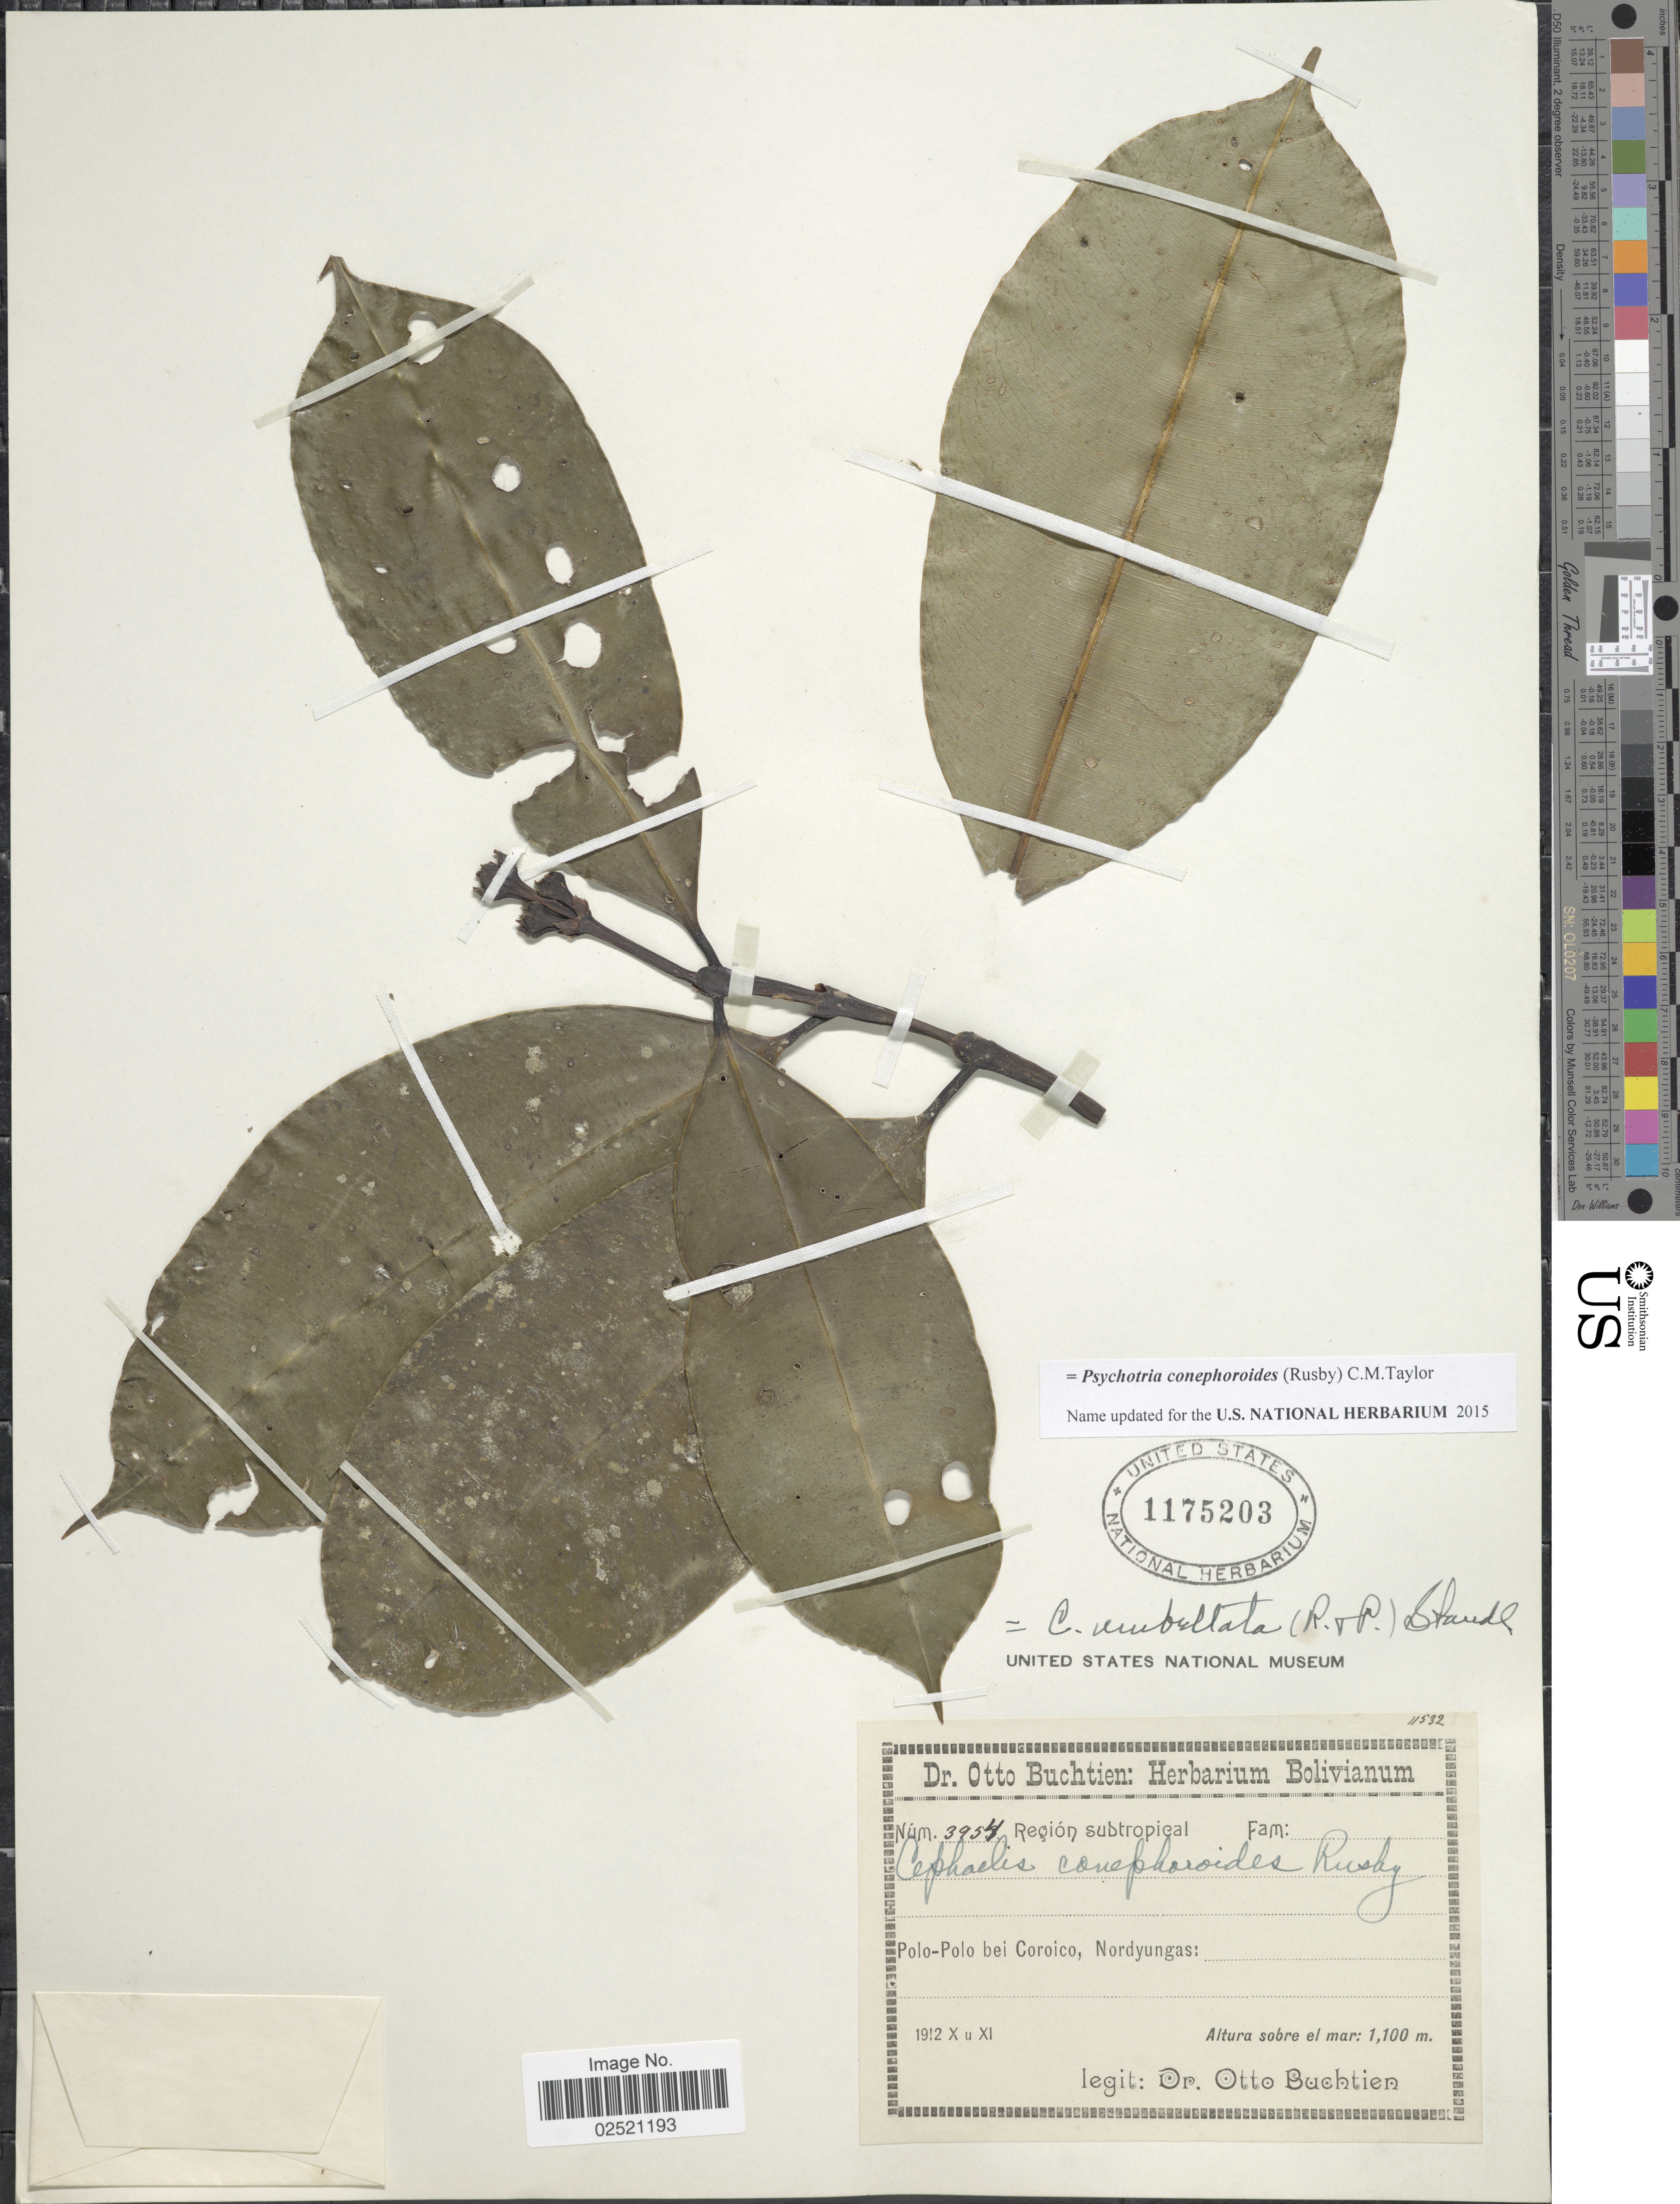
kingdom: Plantae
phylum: Tracheophyta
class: Magnoliopsida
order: Gentianales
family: Rubiaceae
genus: Psychotria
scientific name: Psychotria conephoroides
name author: (Rusby) C.M. Taylor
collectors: O. Buchtien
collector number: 3954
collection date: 1912-10/1912-11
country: Bolivia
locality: Region subtropical, Polo-Polo bei Coroico, Nordyungas.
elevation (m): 1100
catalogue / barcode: US 1175203